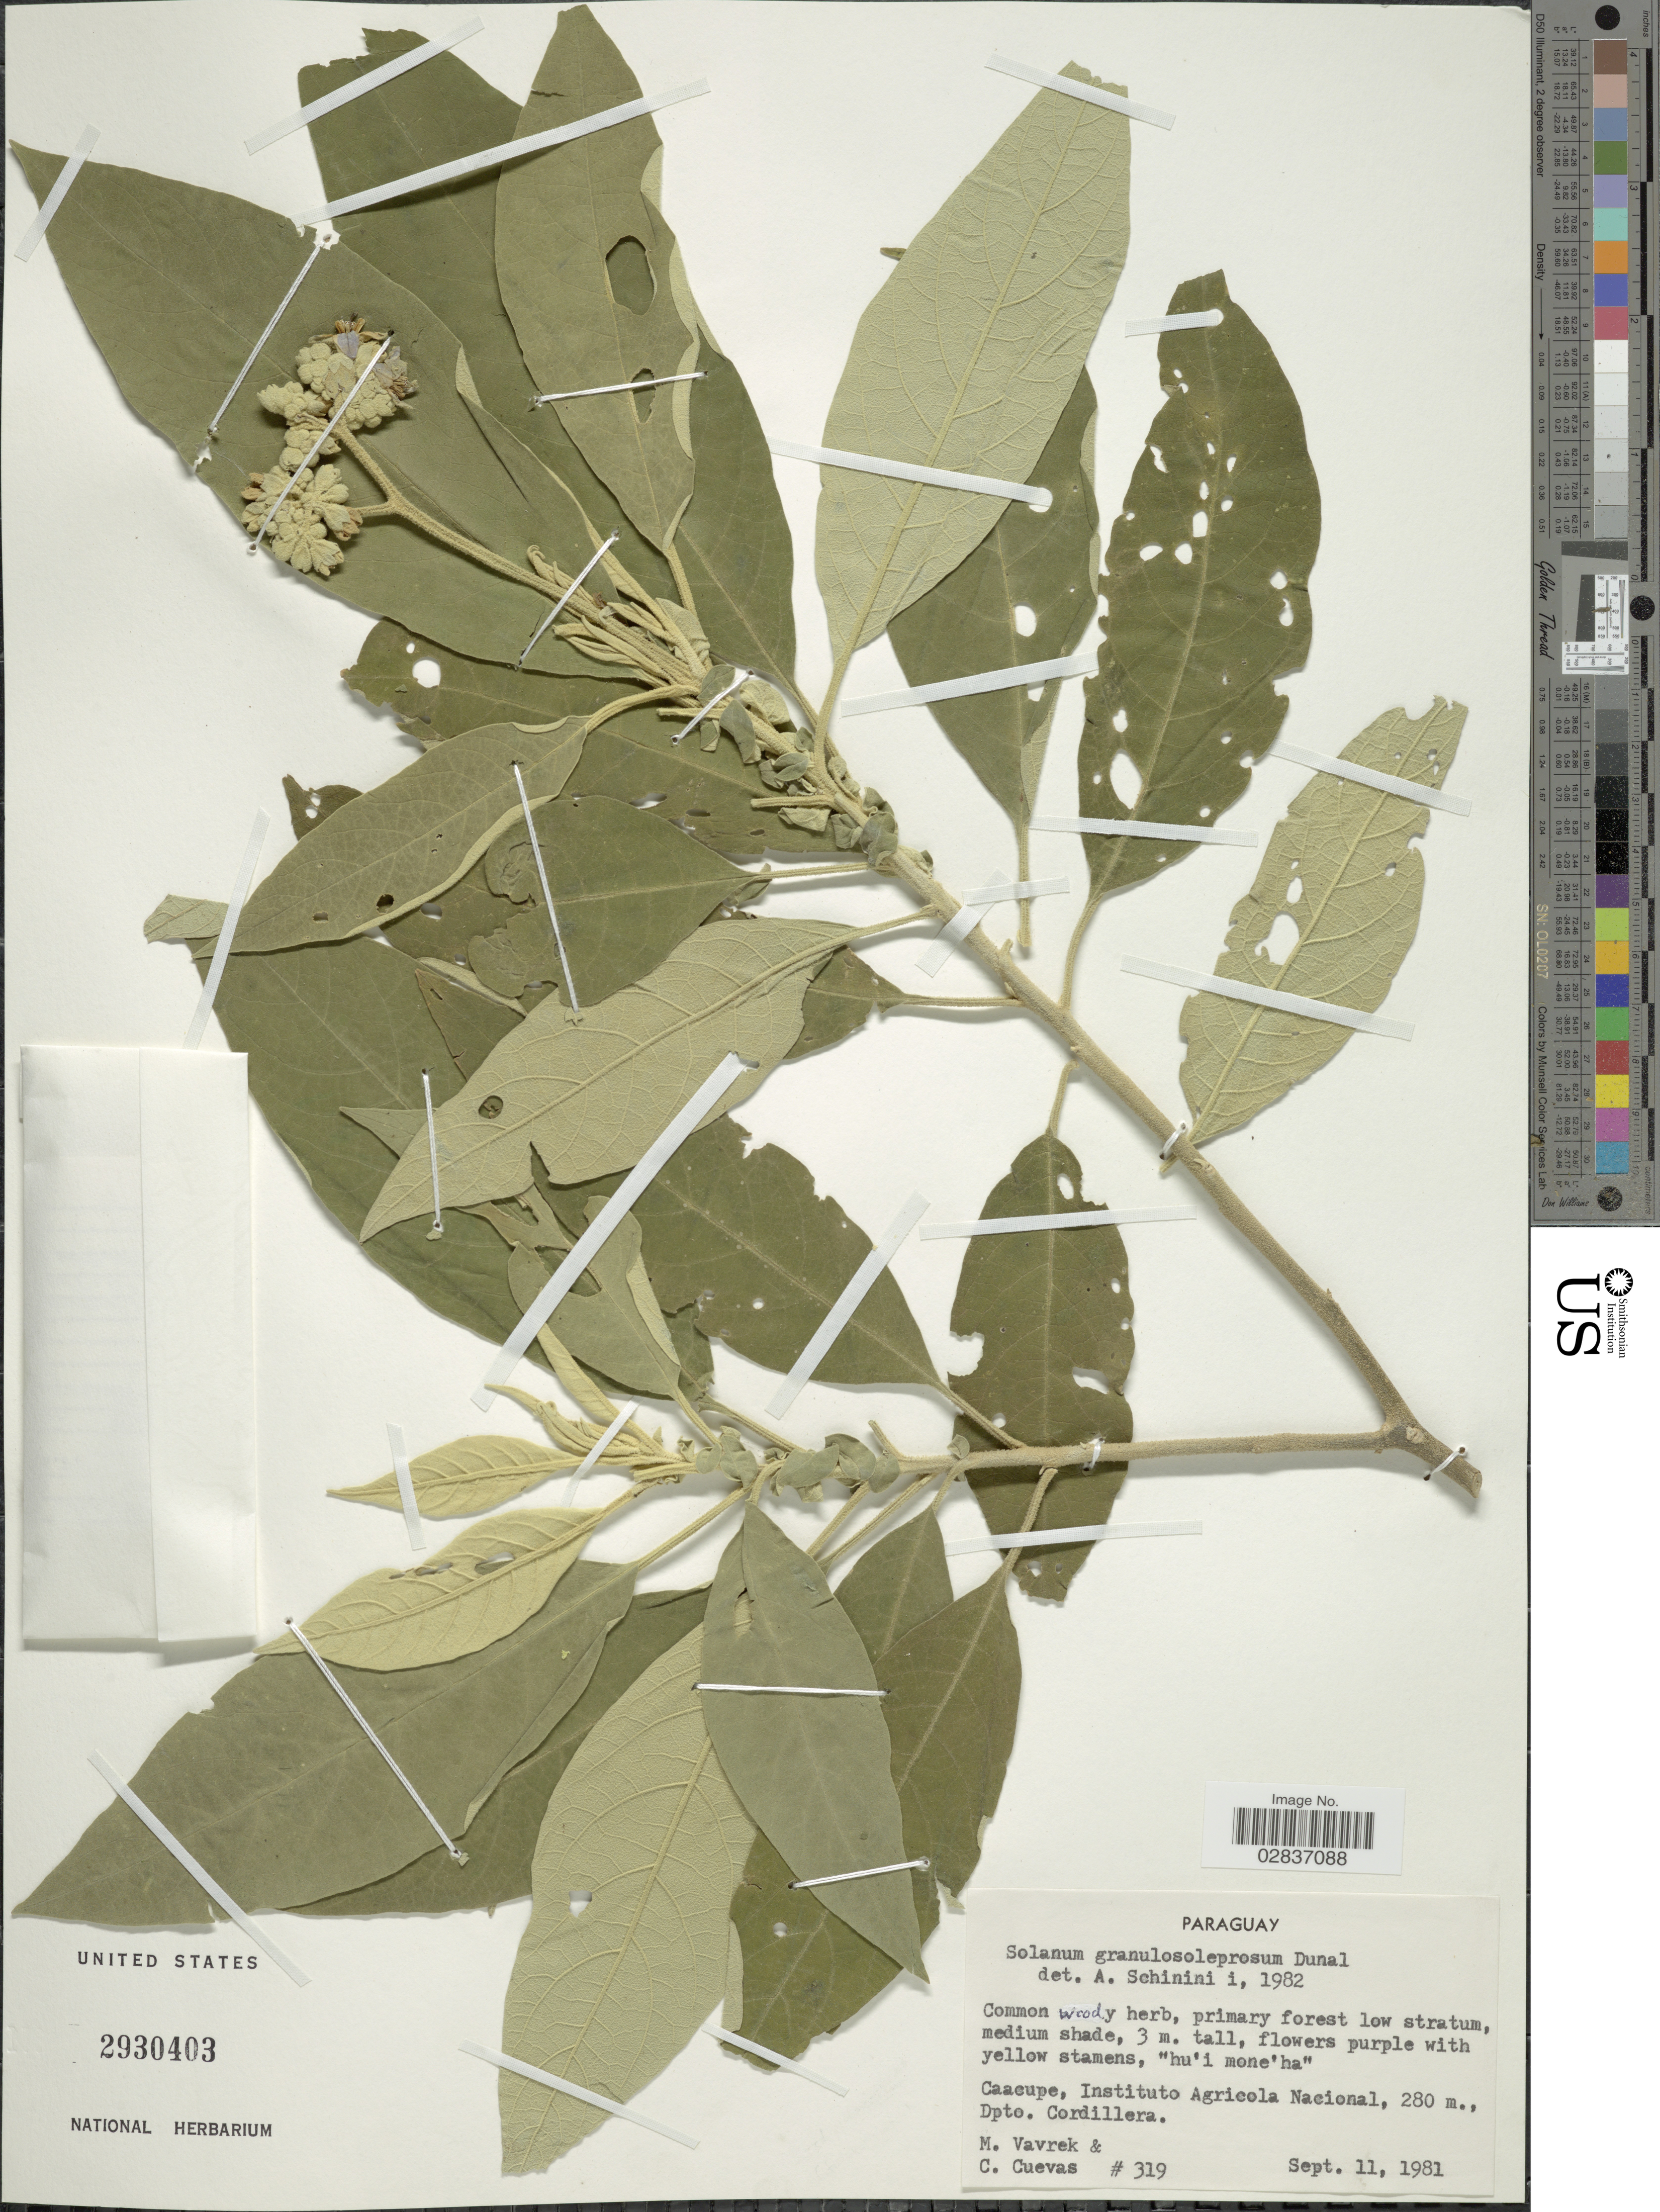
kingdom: Plantae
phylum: Tracheophyta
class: Magnoliopsida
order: Solanales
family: Solanaceae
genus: Solanum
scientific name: Solanum granuloso-leprosum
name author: Dunal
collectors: M. Vavrek & C. Cuevas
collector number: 319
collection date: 1981-09-11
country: Paraguay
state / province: Cordillera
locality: Caacupe, Instituto Agricola Nacional, Dpto. Cordillera.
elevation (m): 280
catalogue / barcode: US 2930403